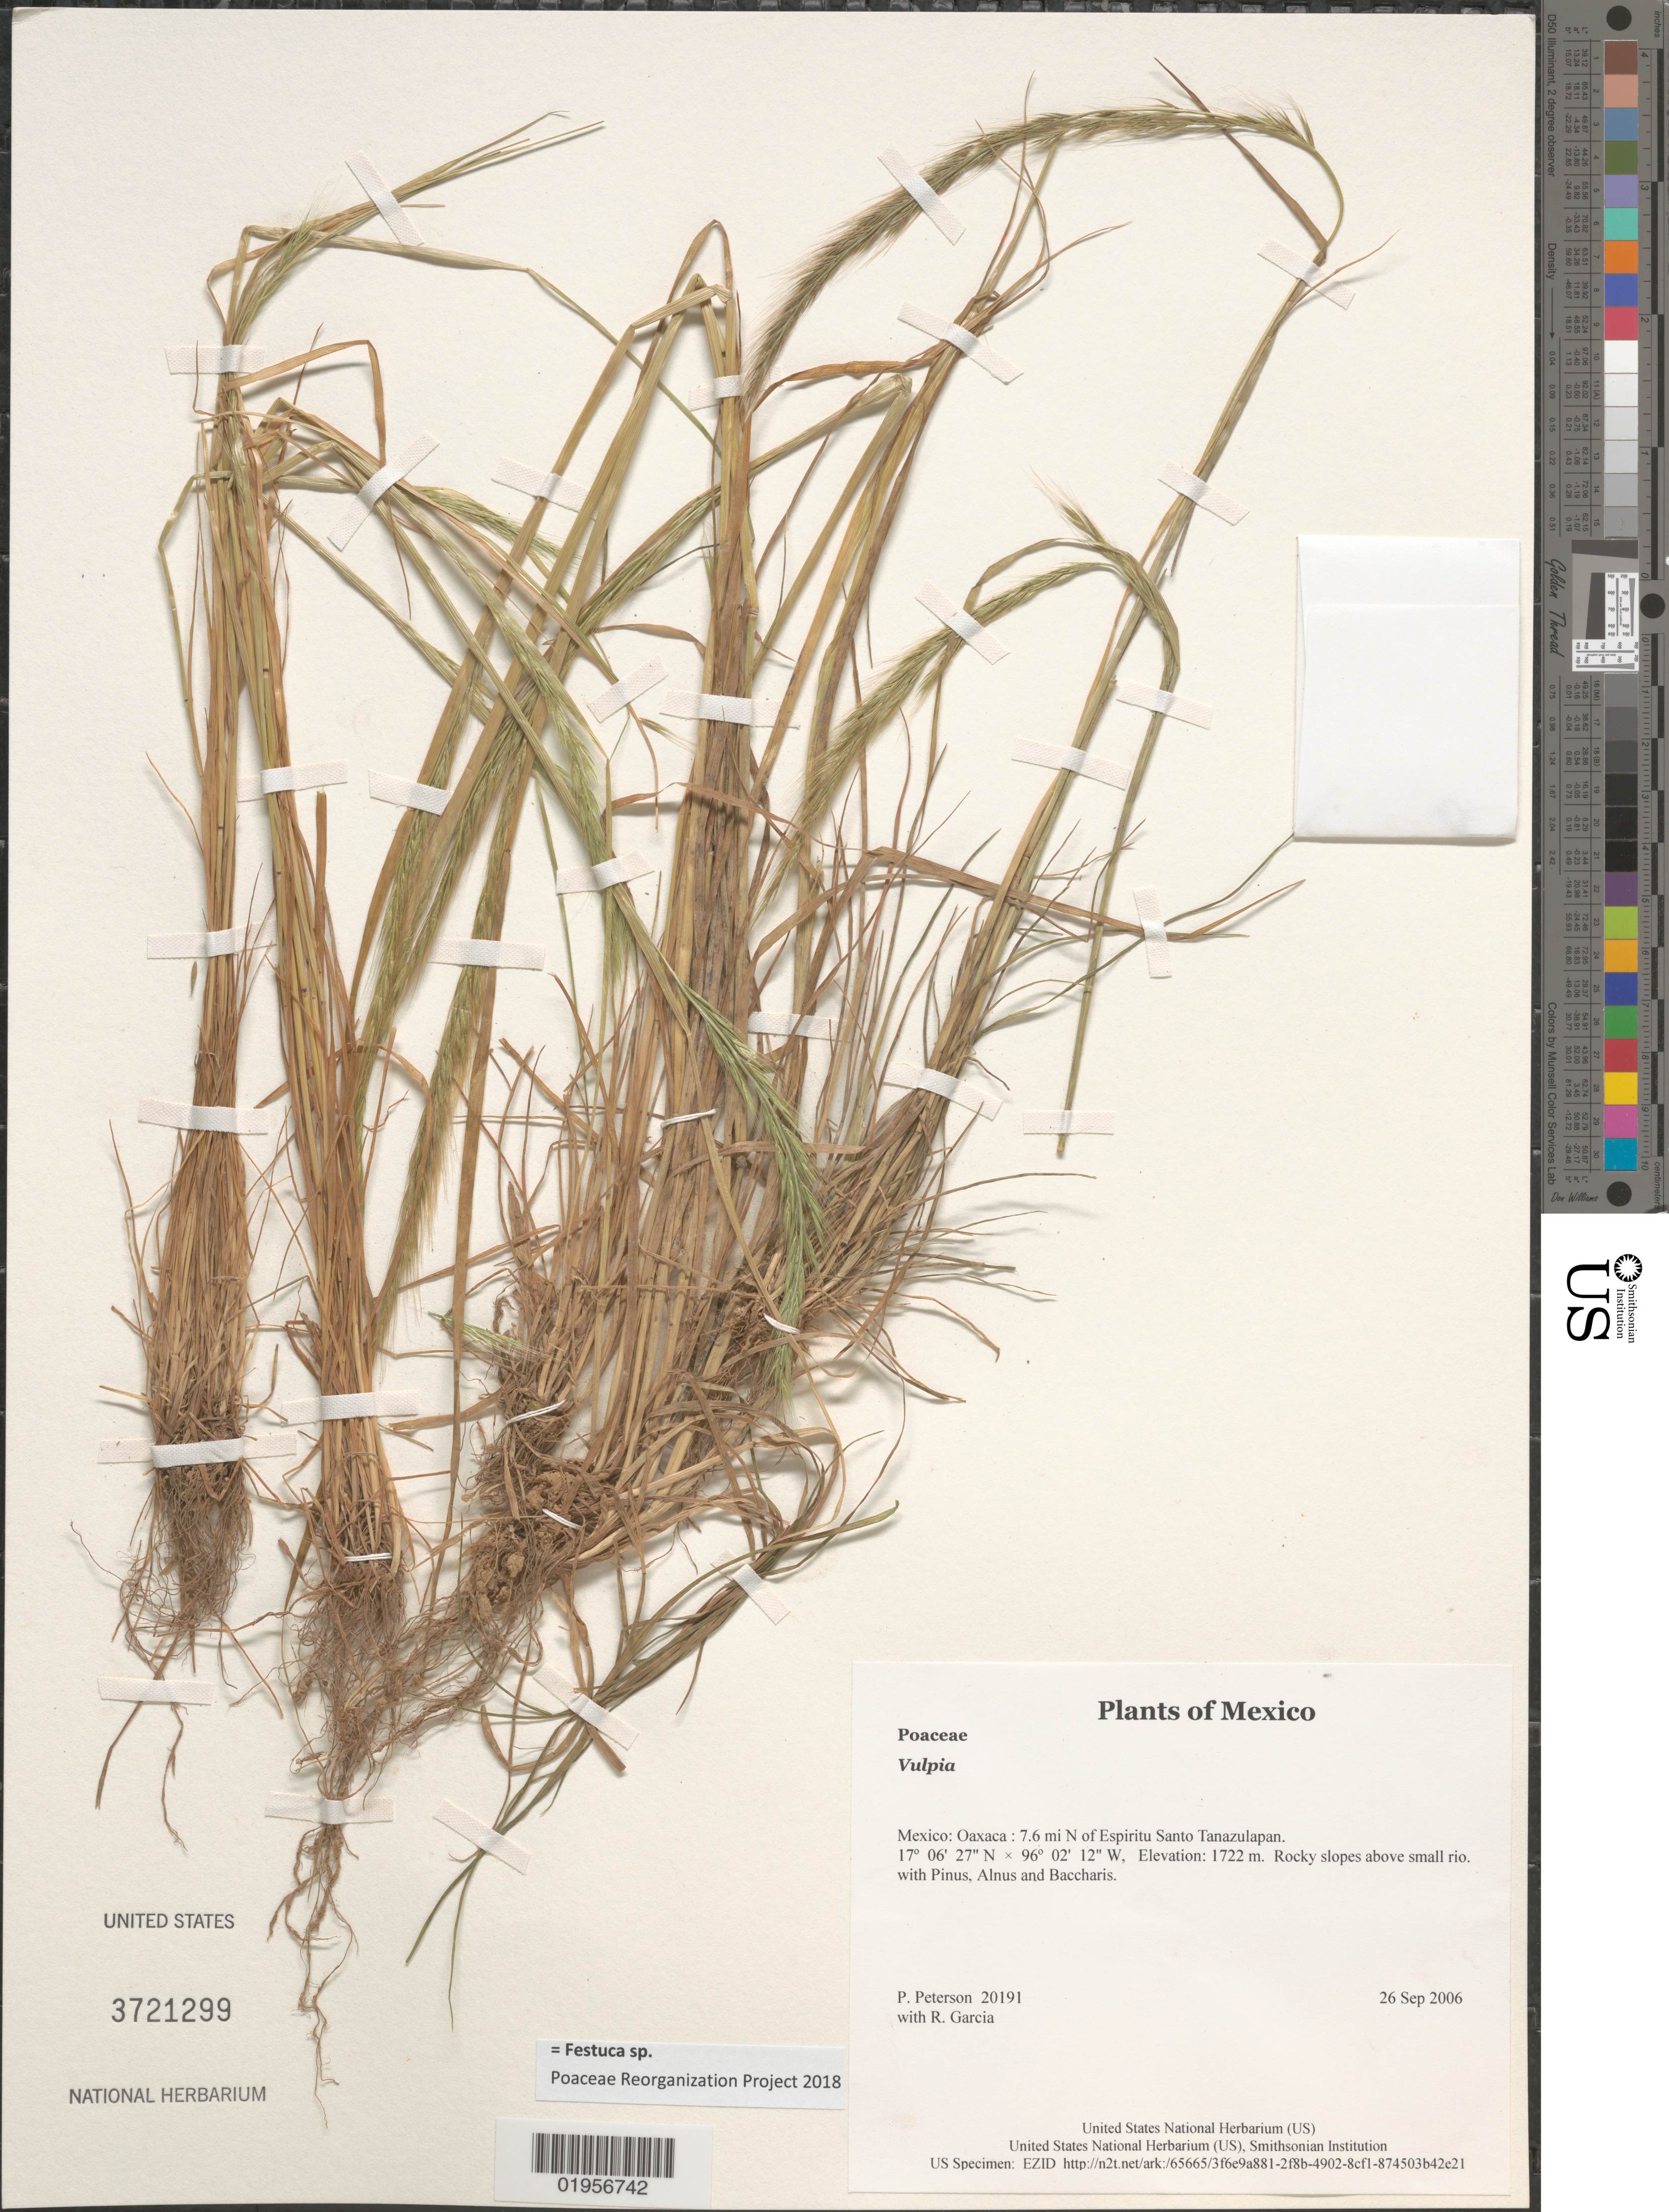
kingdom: Plantae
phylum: Tracheophyta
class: Liliopsida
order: Poales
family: Poaceae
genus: Festuca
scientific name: Festuca sp.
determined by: Poaceae Reorganization Project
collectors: P. M. Peterson & R. Garcia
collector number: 20191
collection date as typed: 26 Sep 2006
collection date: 2006-09-26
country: Mexico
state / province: Oaxaca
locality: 7.6 mi N of Espiritu Santo Tanazulapan.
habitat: Rocky slopes above small rio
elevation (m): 1722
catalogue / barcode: US 3721299